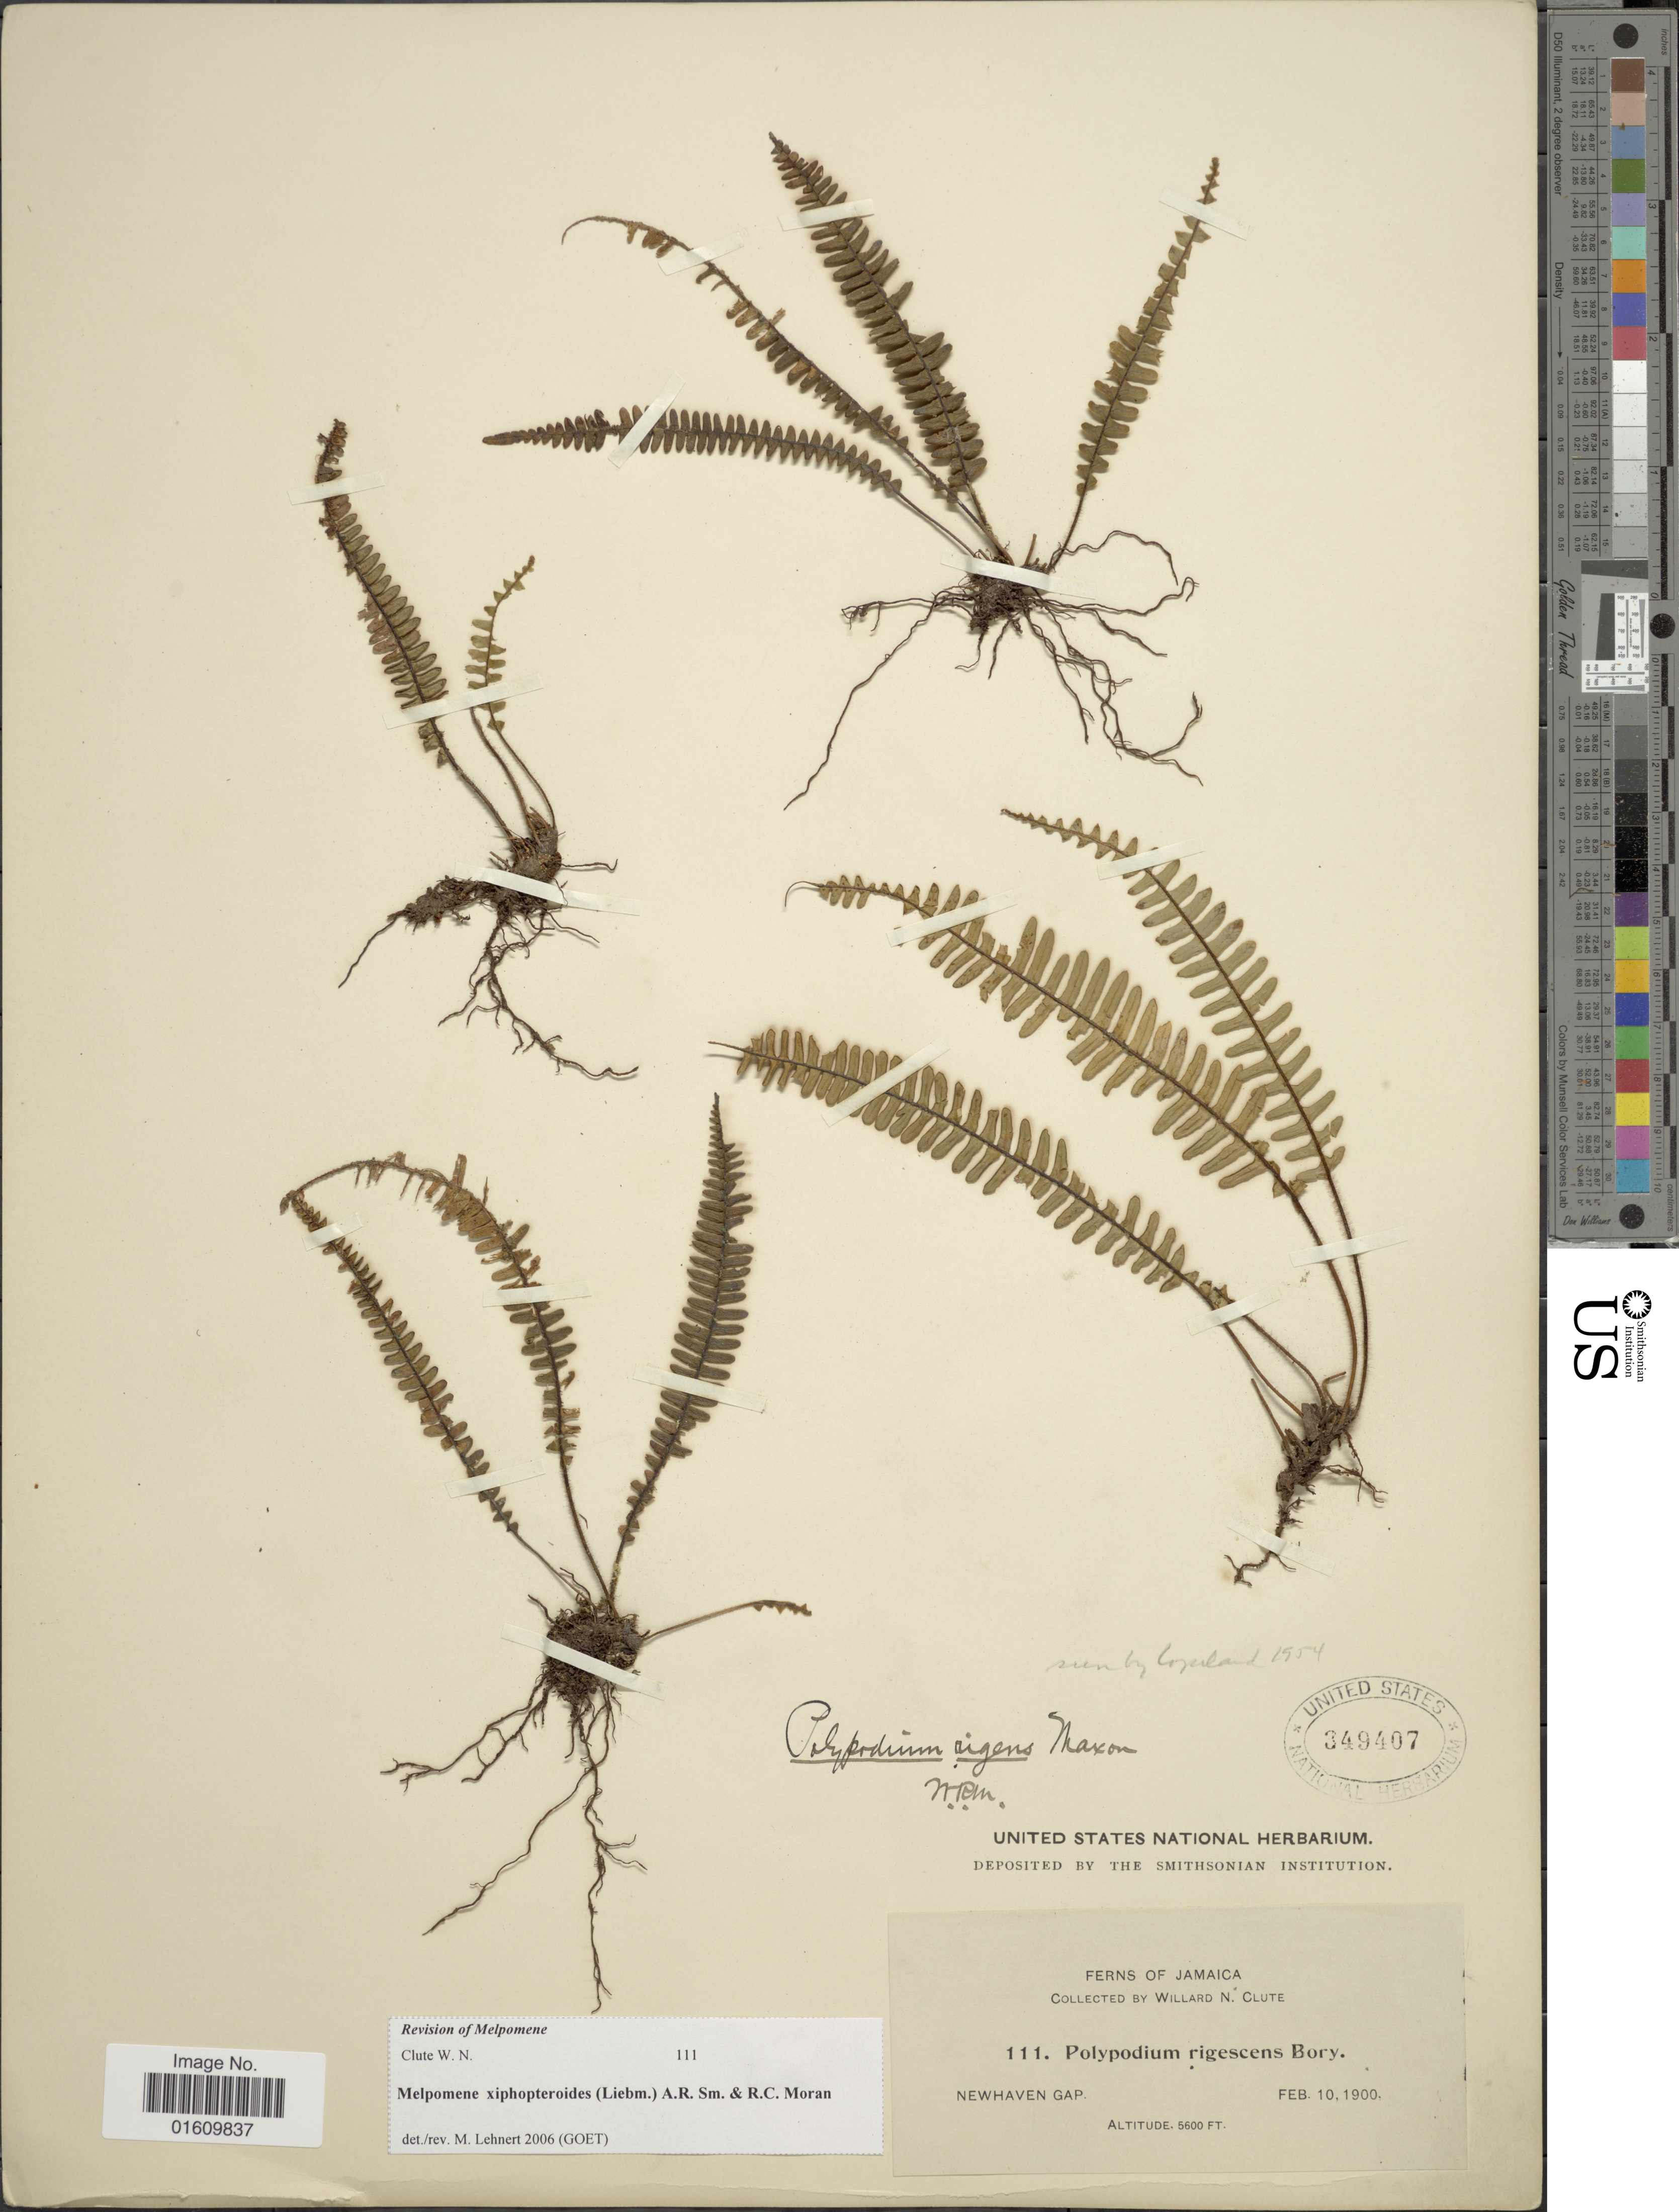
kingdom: Plantae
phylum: Tracheophyta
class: Polypodiopsida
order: Polypodiales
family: Polypodiaceae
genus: Melpomene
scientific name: Melpomene xiphopteroides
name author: (Liebm.) A.R. Sm. & R.C. Moran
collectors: W. N. Clute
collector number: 111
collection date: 1900-02-10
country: Jamaica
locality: Newhaven Gap.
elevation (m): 1707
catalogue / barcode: US 349407